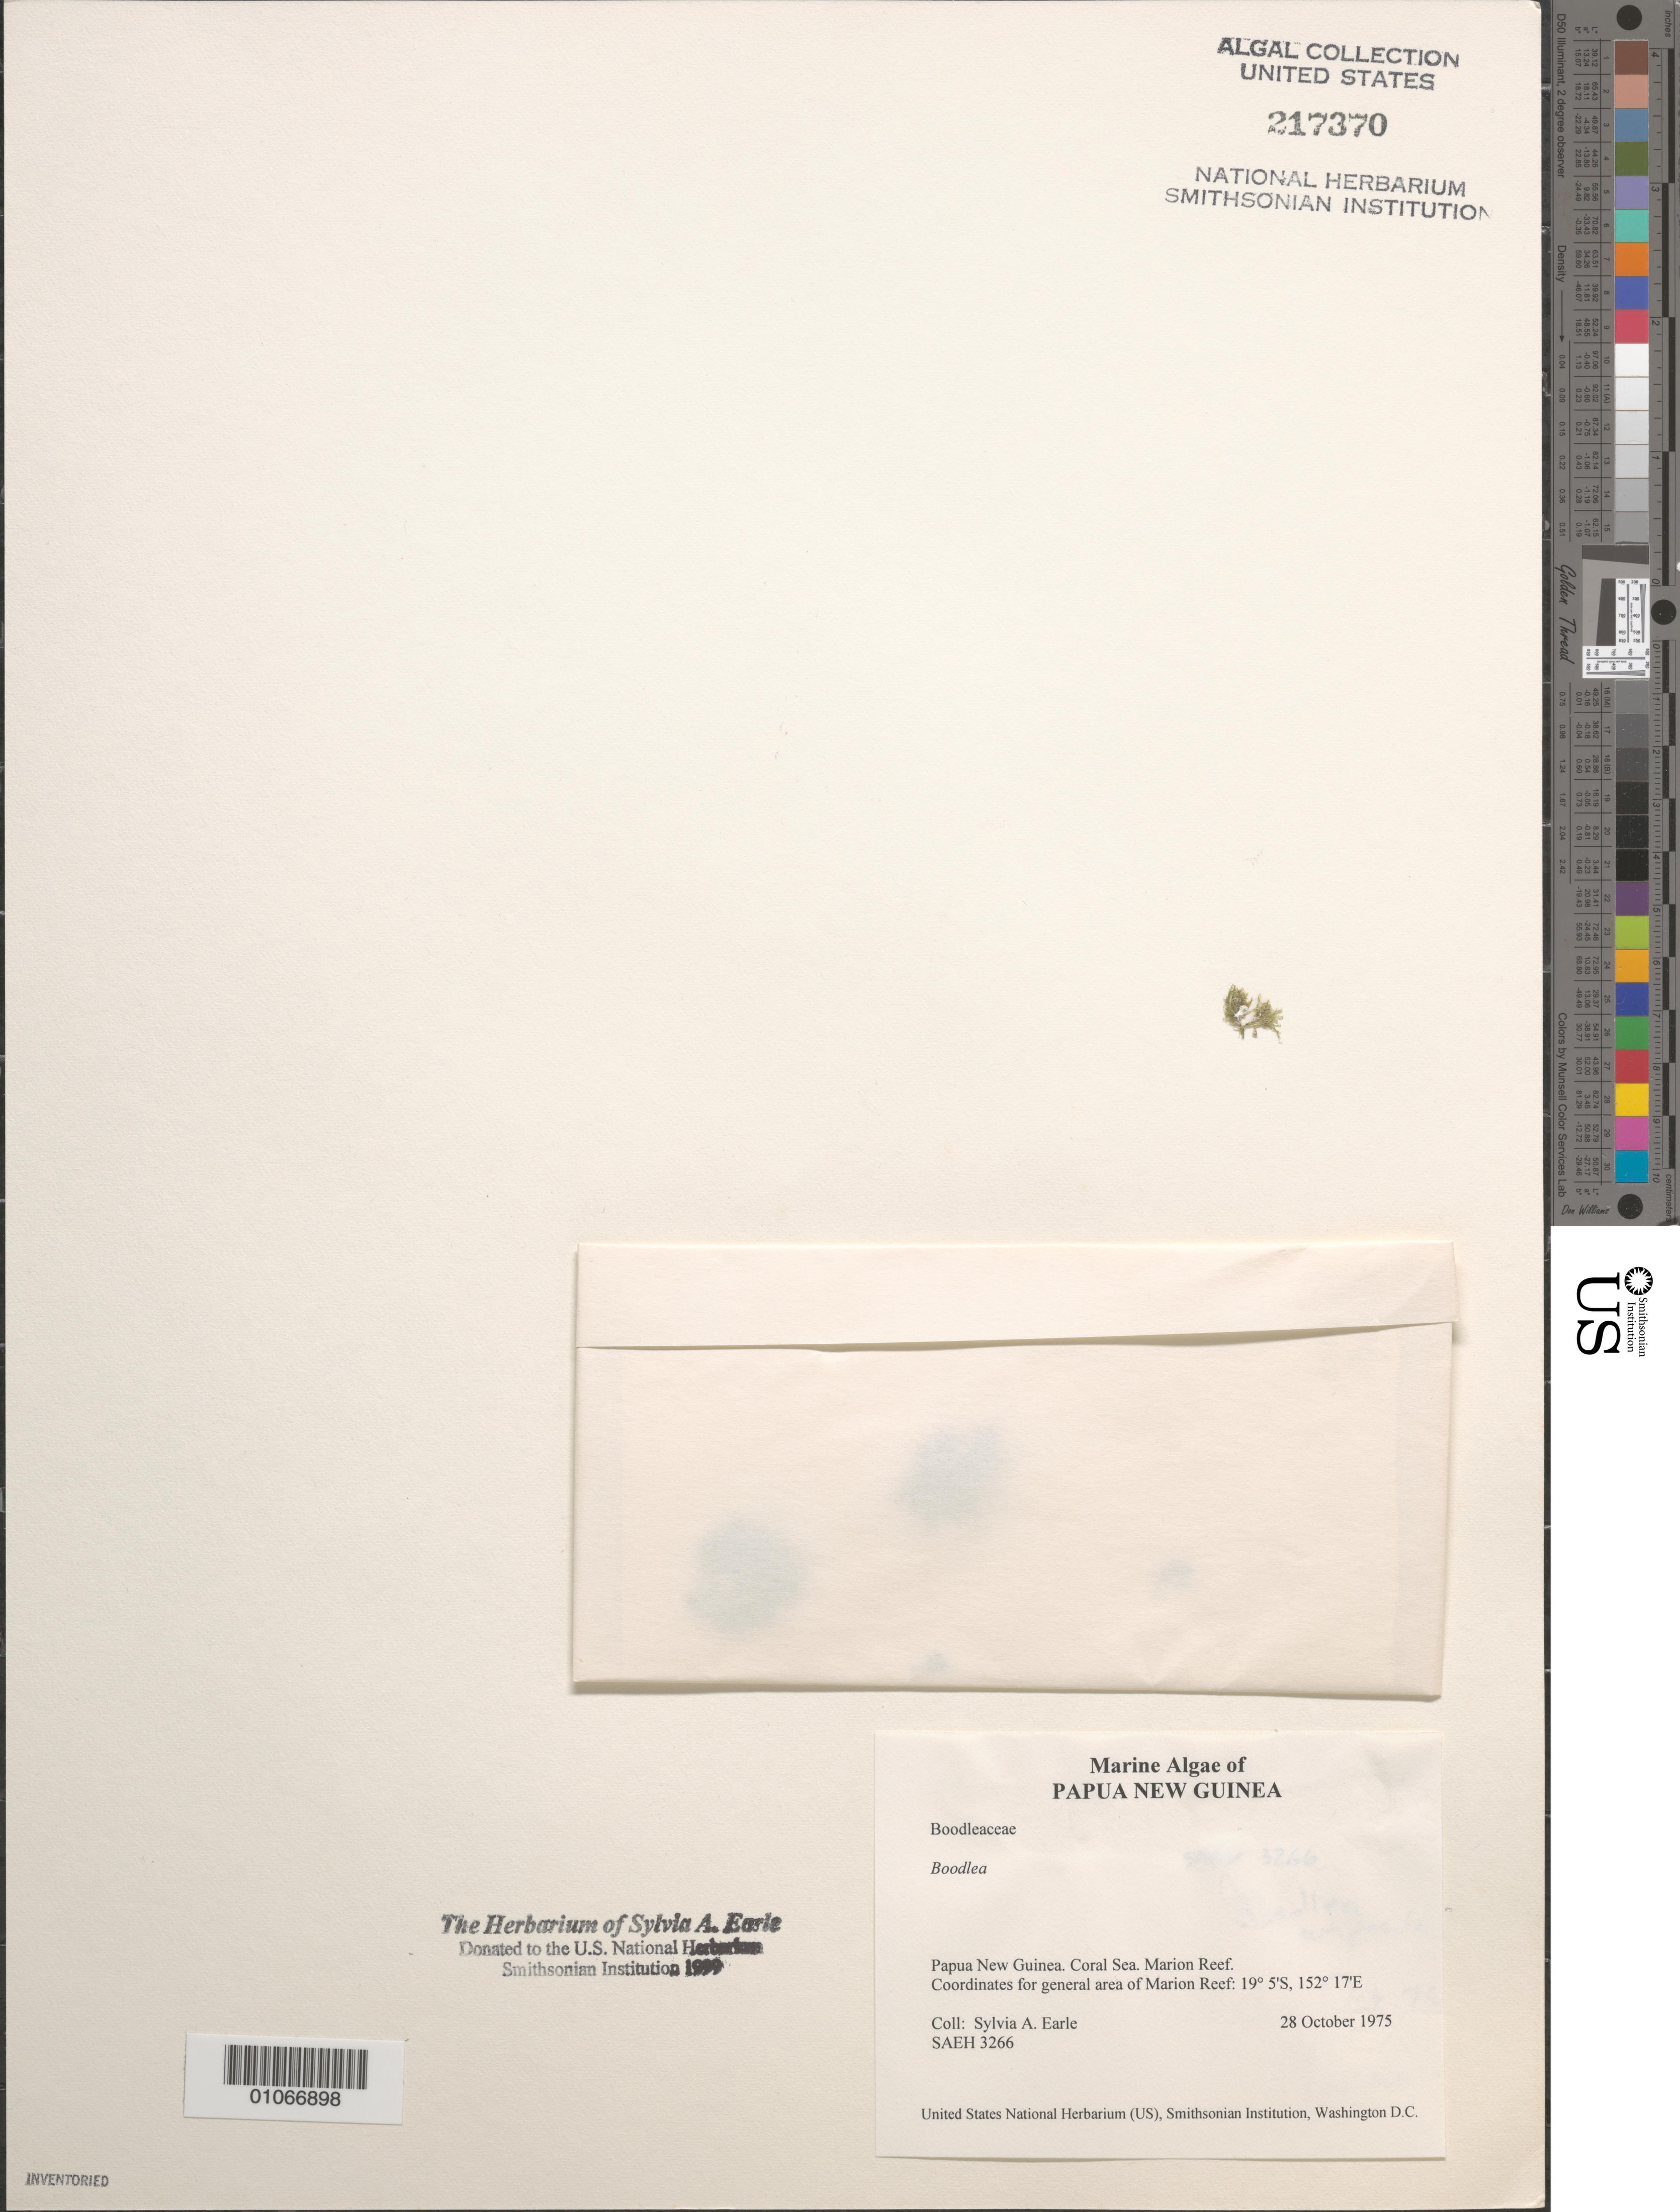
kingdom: Plantae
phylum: Chlorophyta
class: Ulvophyceae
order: Siphonocladales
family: Boodleaceae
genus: Boodlea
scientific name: Boodlea sp.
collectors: S. A. Earle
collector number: SAEH 3266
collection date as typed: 28 Oct 1975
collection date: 1975-10-28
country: Australia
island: Marion Reef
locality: Coral Sea, Marion Reef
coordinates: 19 5'S, 152 17'E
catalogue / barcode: US 217370